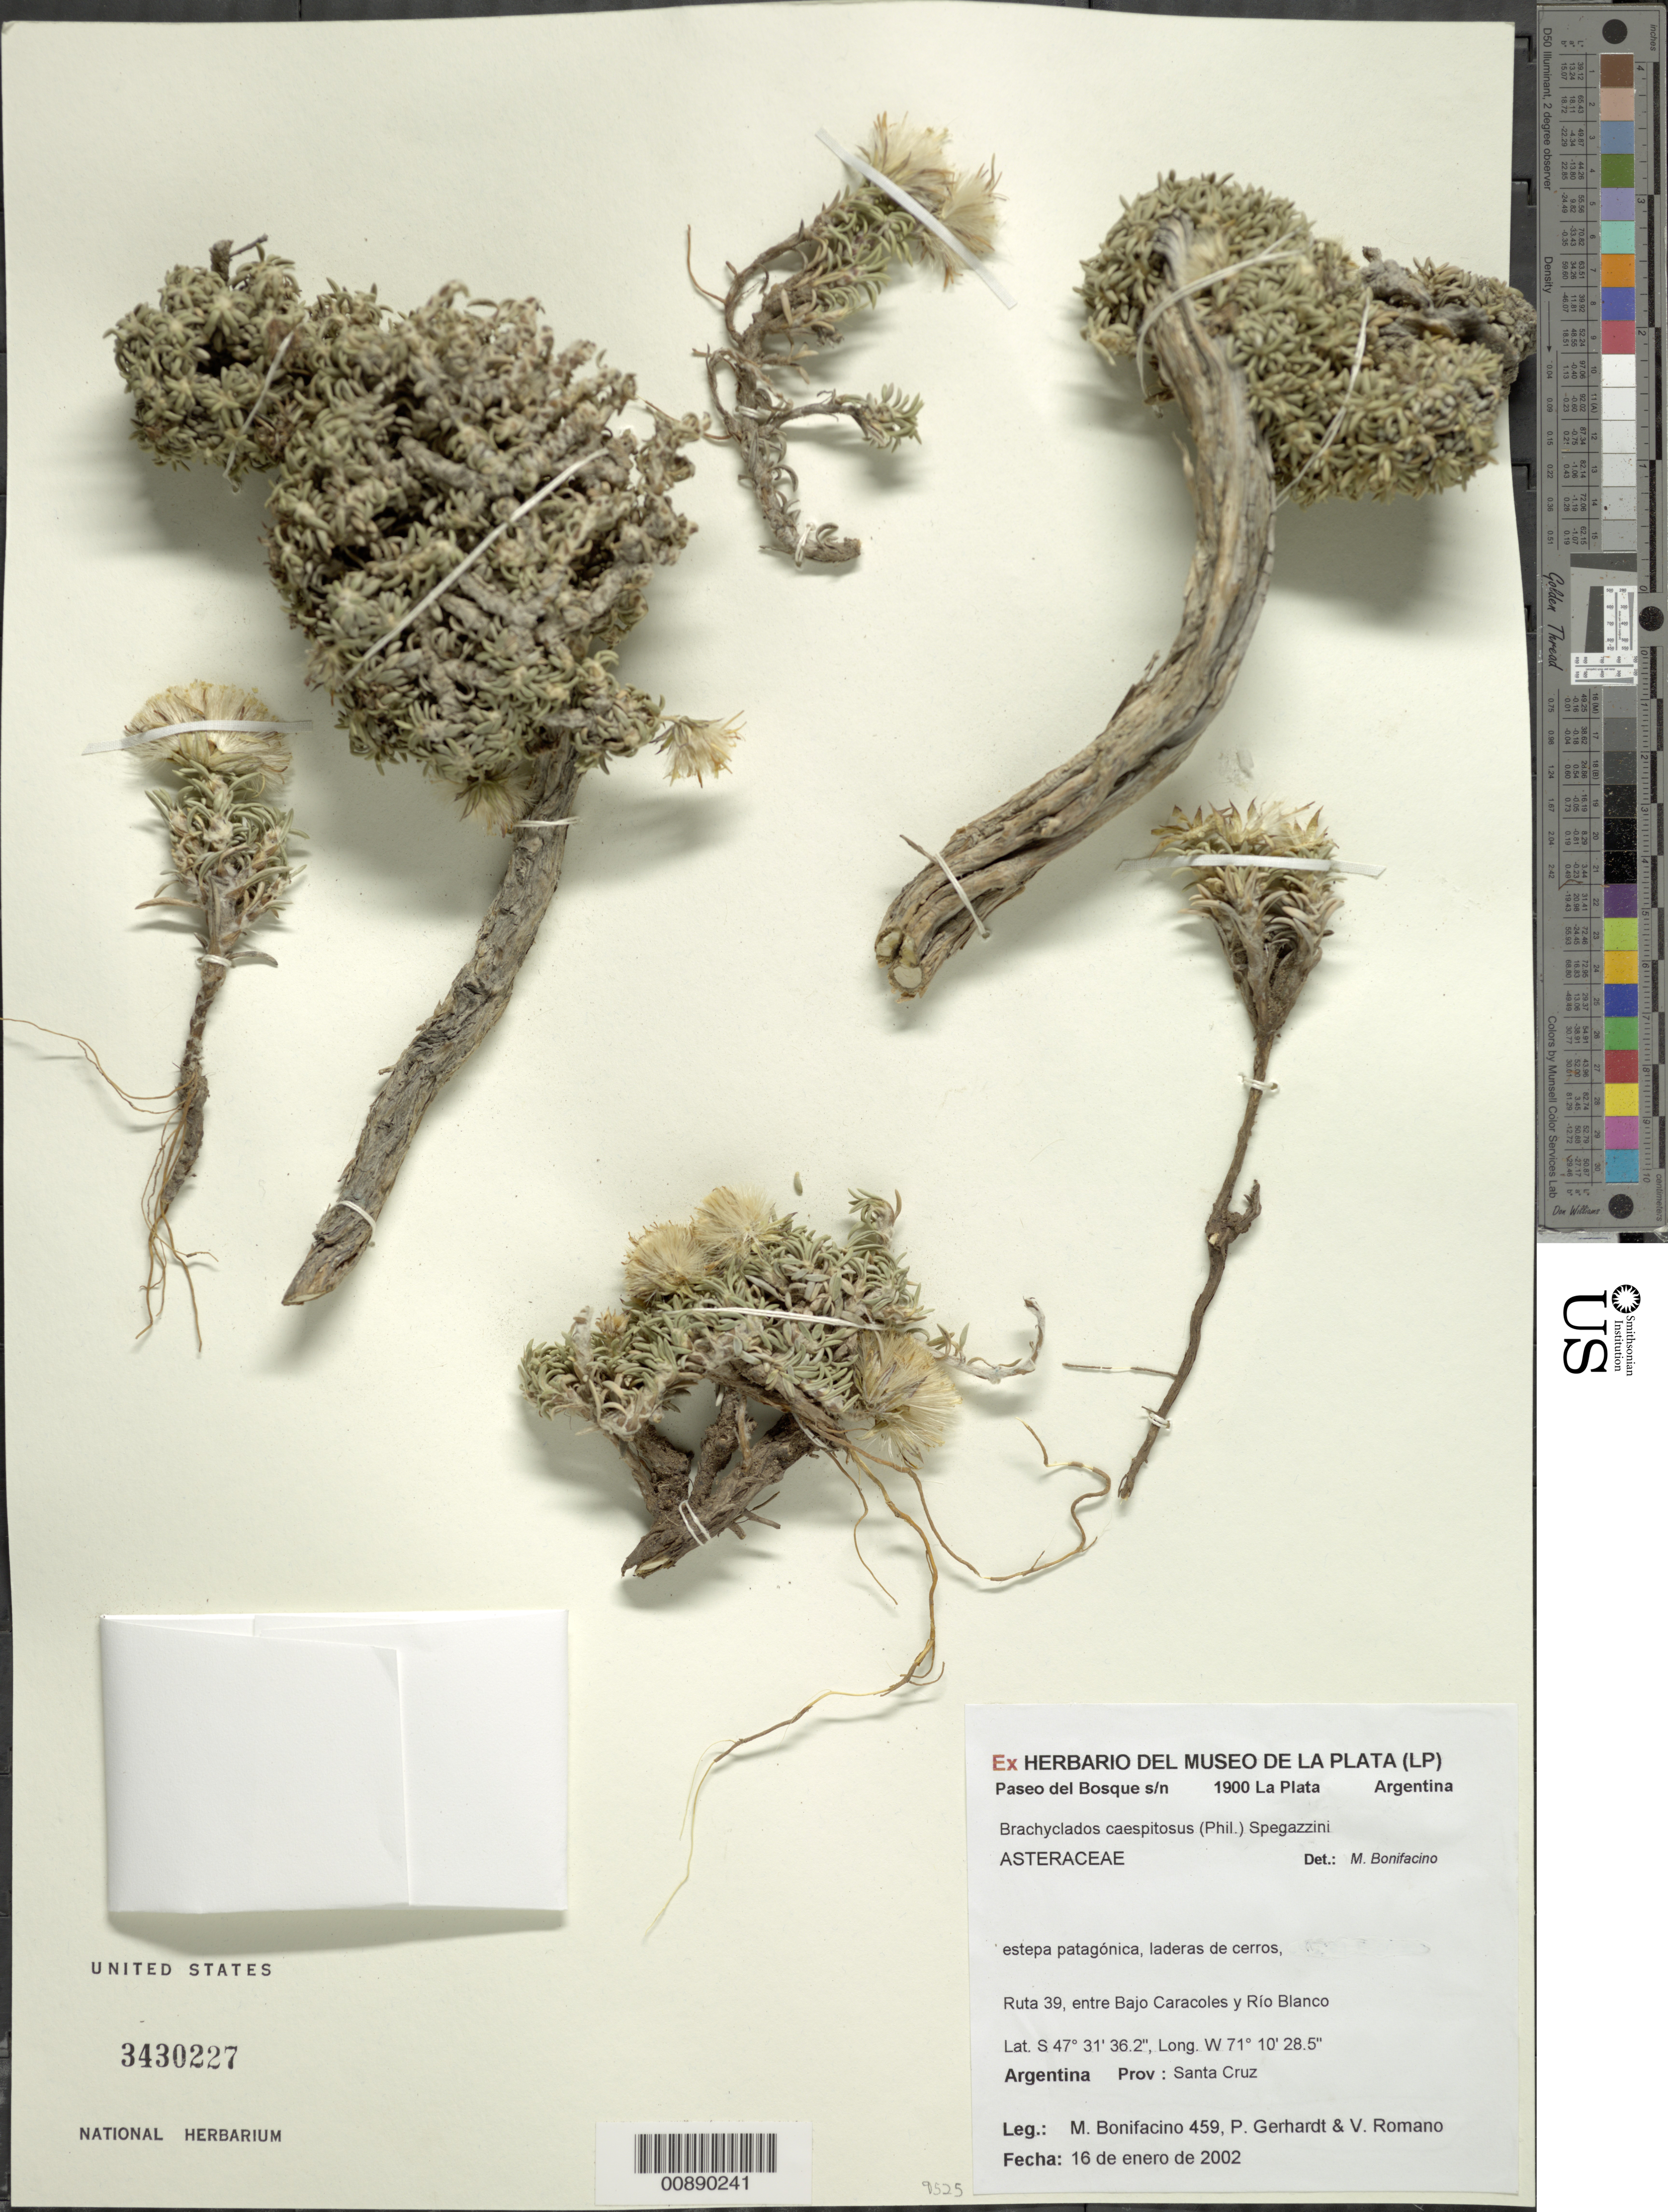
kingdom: Plantae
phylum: Tracheophyta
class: Magnoliopsida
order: Asterales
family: Asteraceae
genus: Brachyclados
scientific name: Brachyclados caespitosus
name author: (Phil.) Speg.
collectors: M. Bonifacino, P. Gerhardt & V. Romano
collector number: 0459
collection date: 2002-01-16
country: Argentina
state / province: Santa Cruz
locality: Estepa patagónica, ;aderas de cerros, Ruta 39, entre Bajo Caracoles y Río Blanco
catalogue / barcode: US 3430227